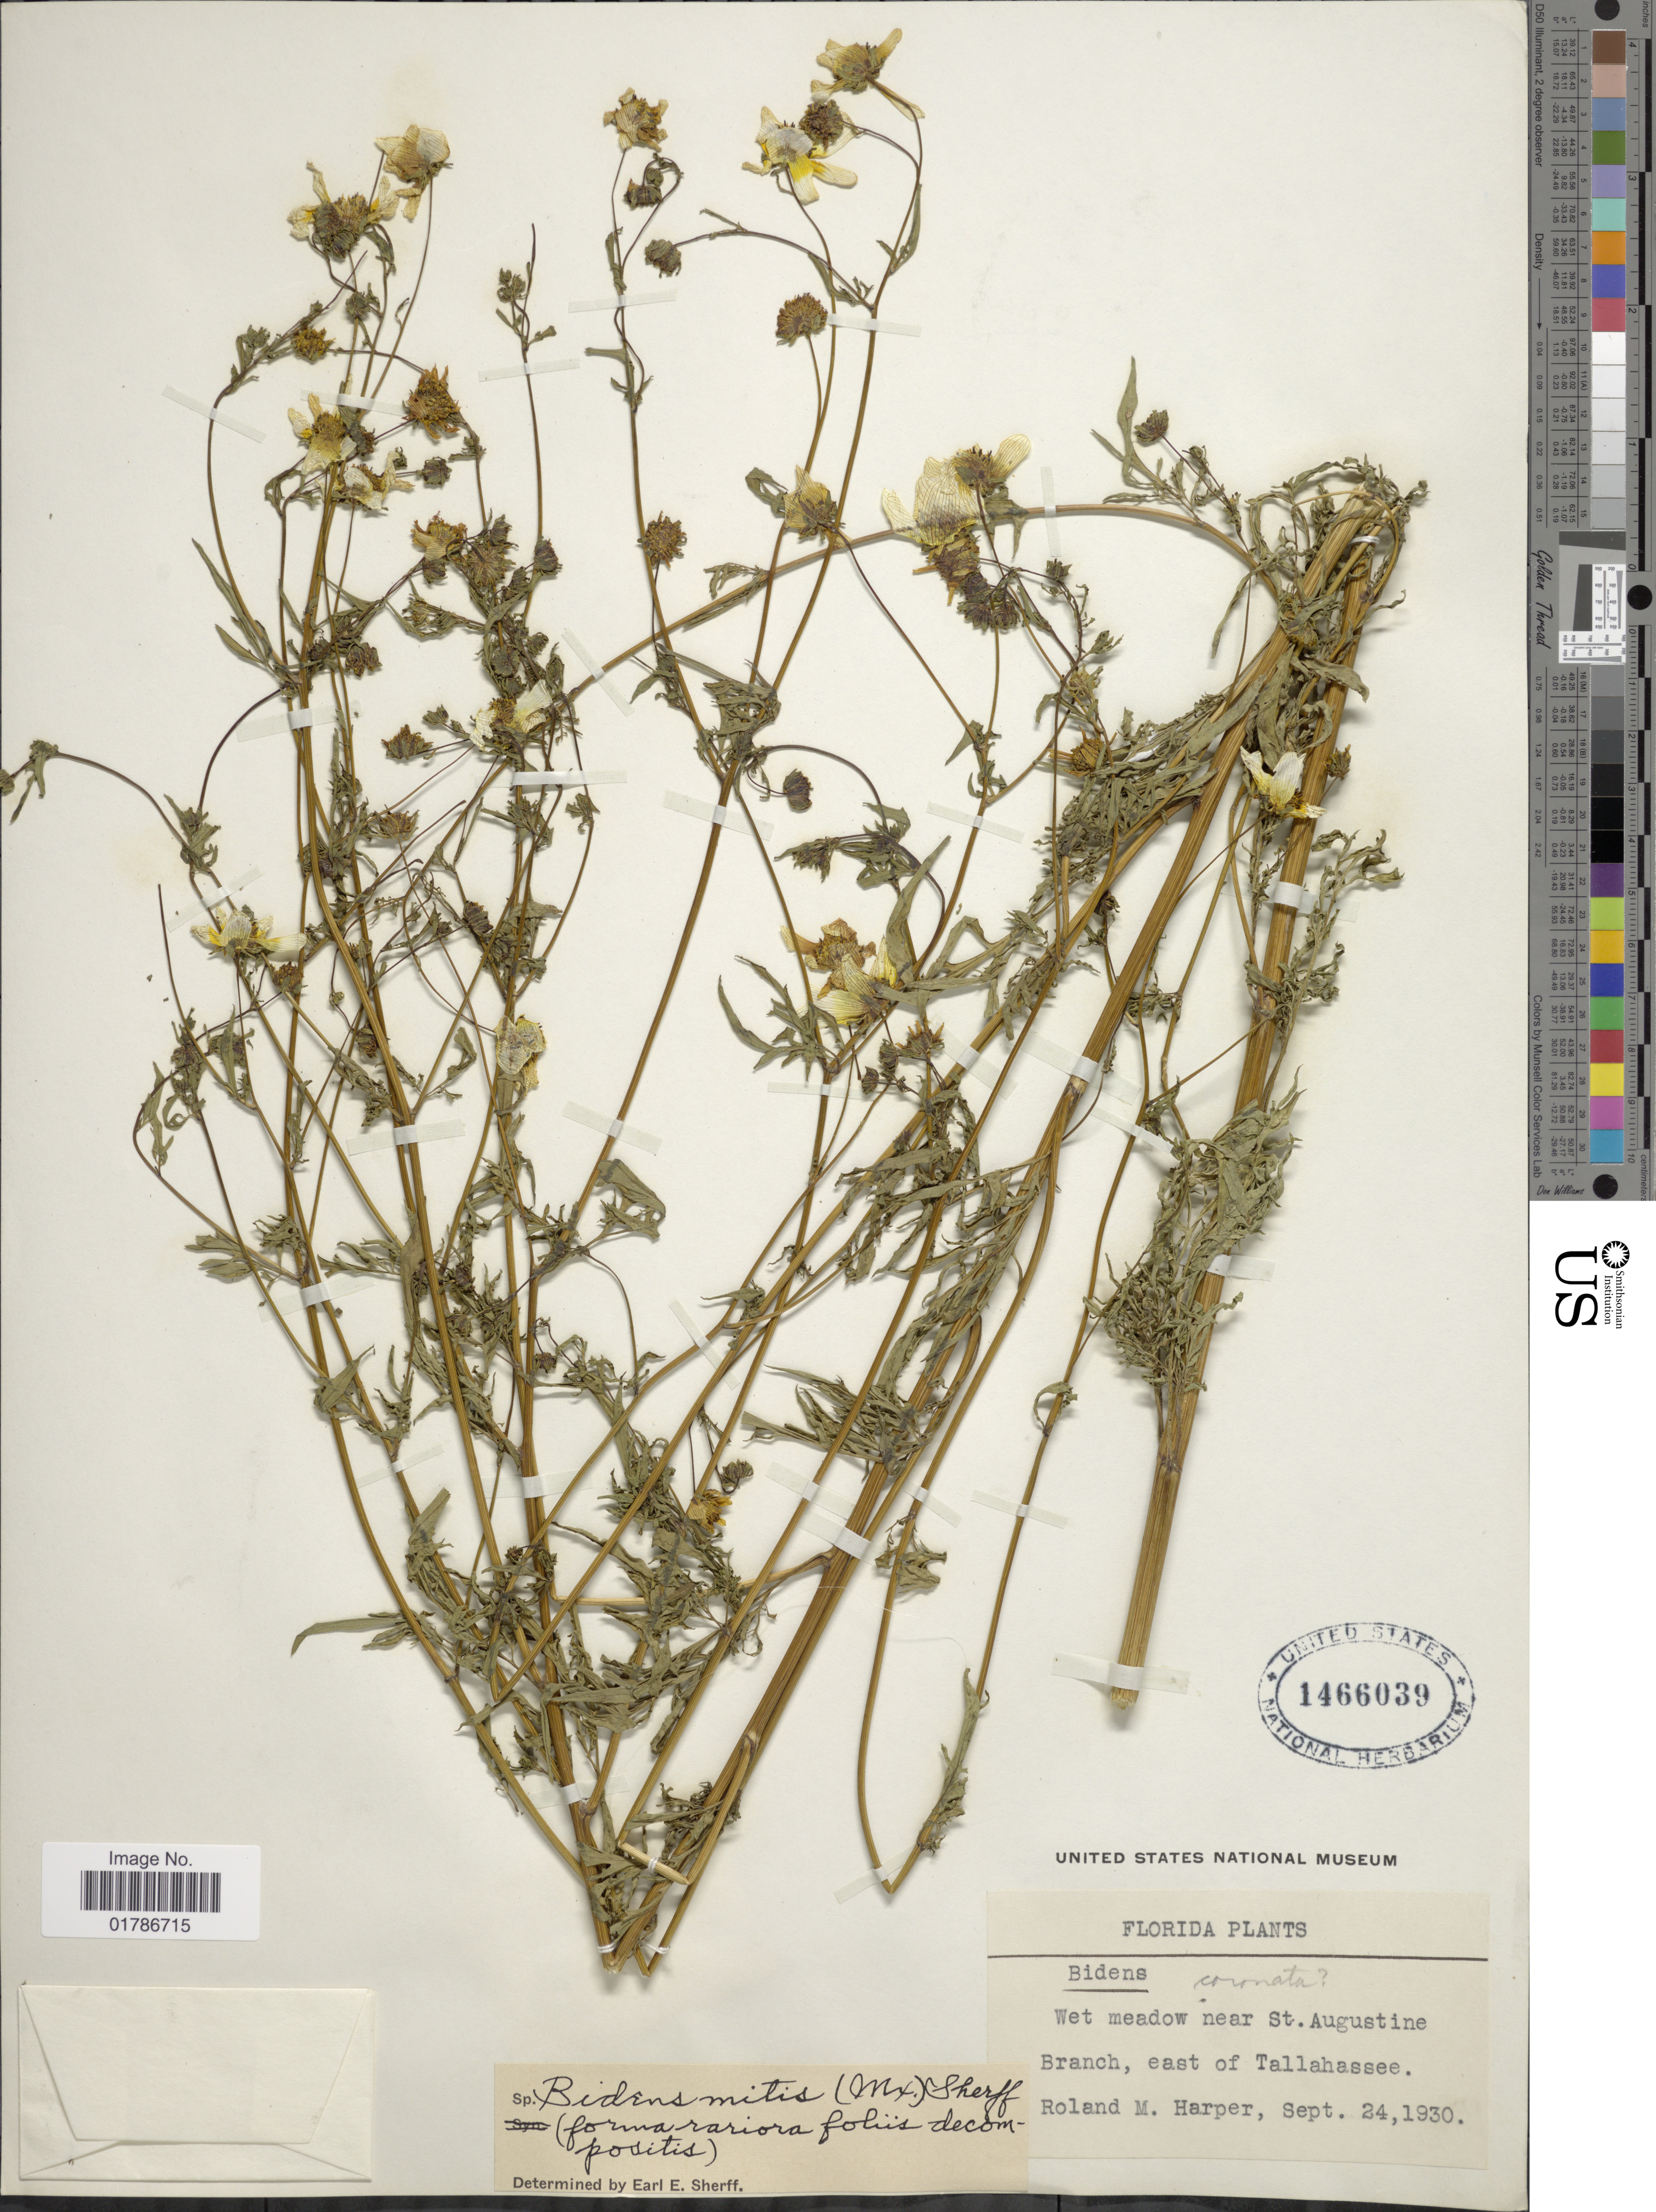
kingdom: Plantae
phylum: Tracheophyta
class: Magnoliopsida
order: Asterales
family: Asteraceae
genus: Bidens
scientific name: Bidens mitis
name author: (Michx.) Sherff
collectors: R. M. Harper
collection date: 1930-09-24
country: United States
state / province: Florida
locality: Near St. Augustine, Branch, east of Tallahassee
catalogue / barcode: US 1466039